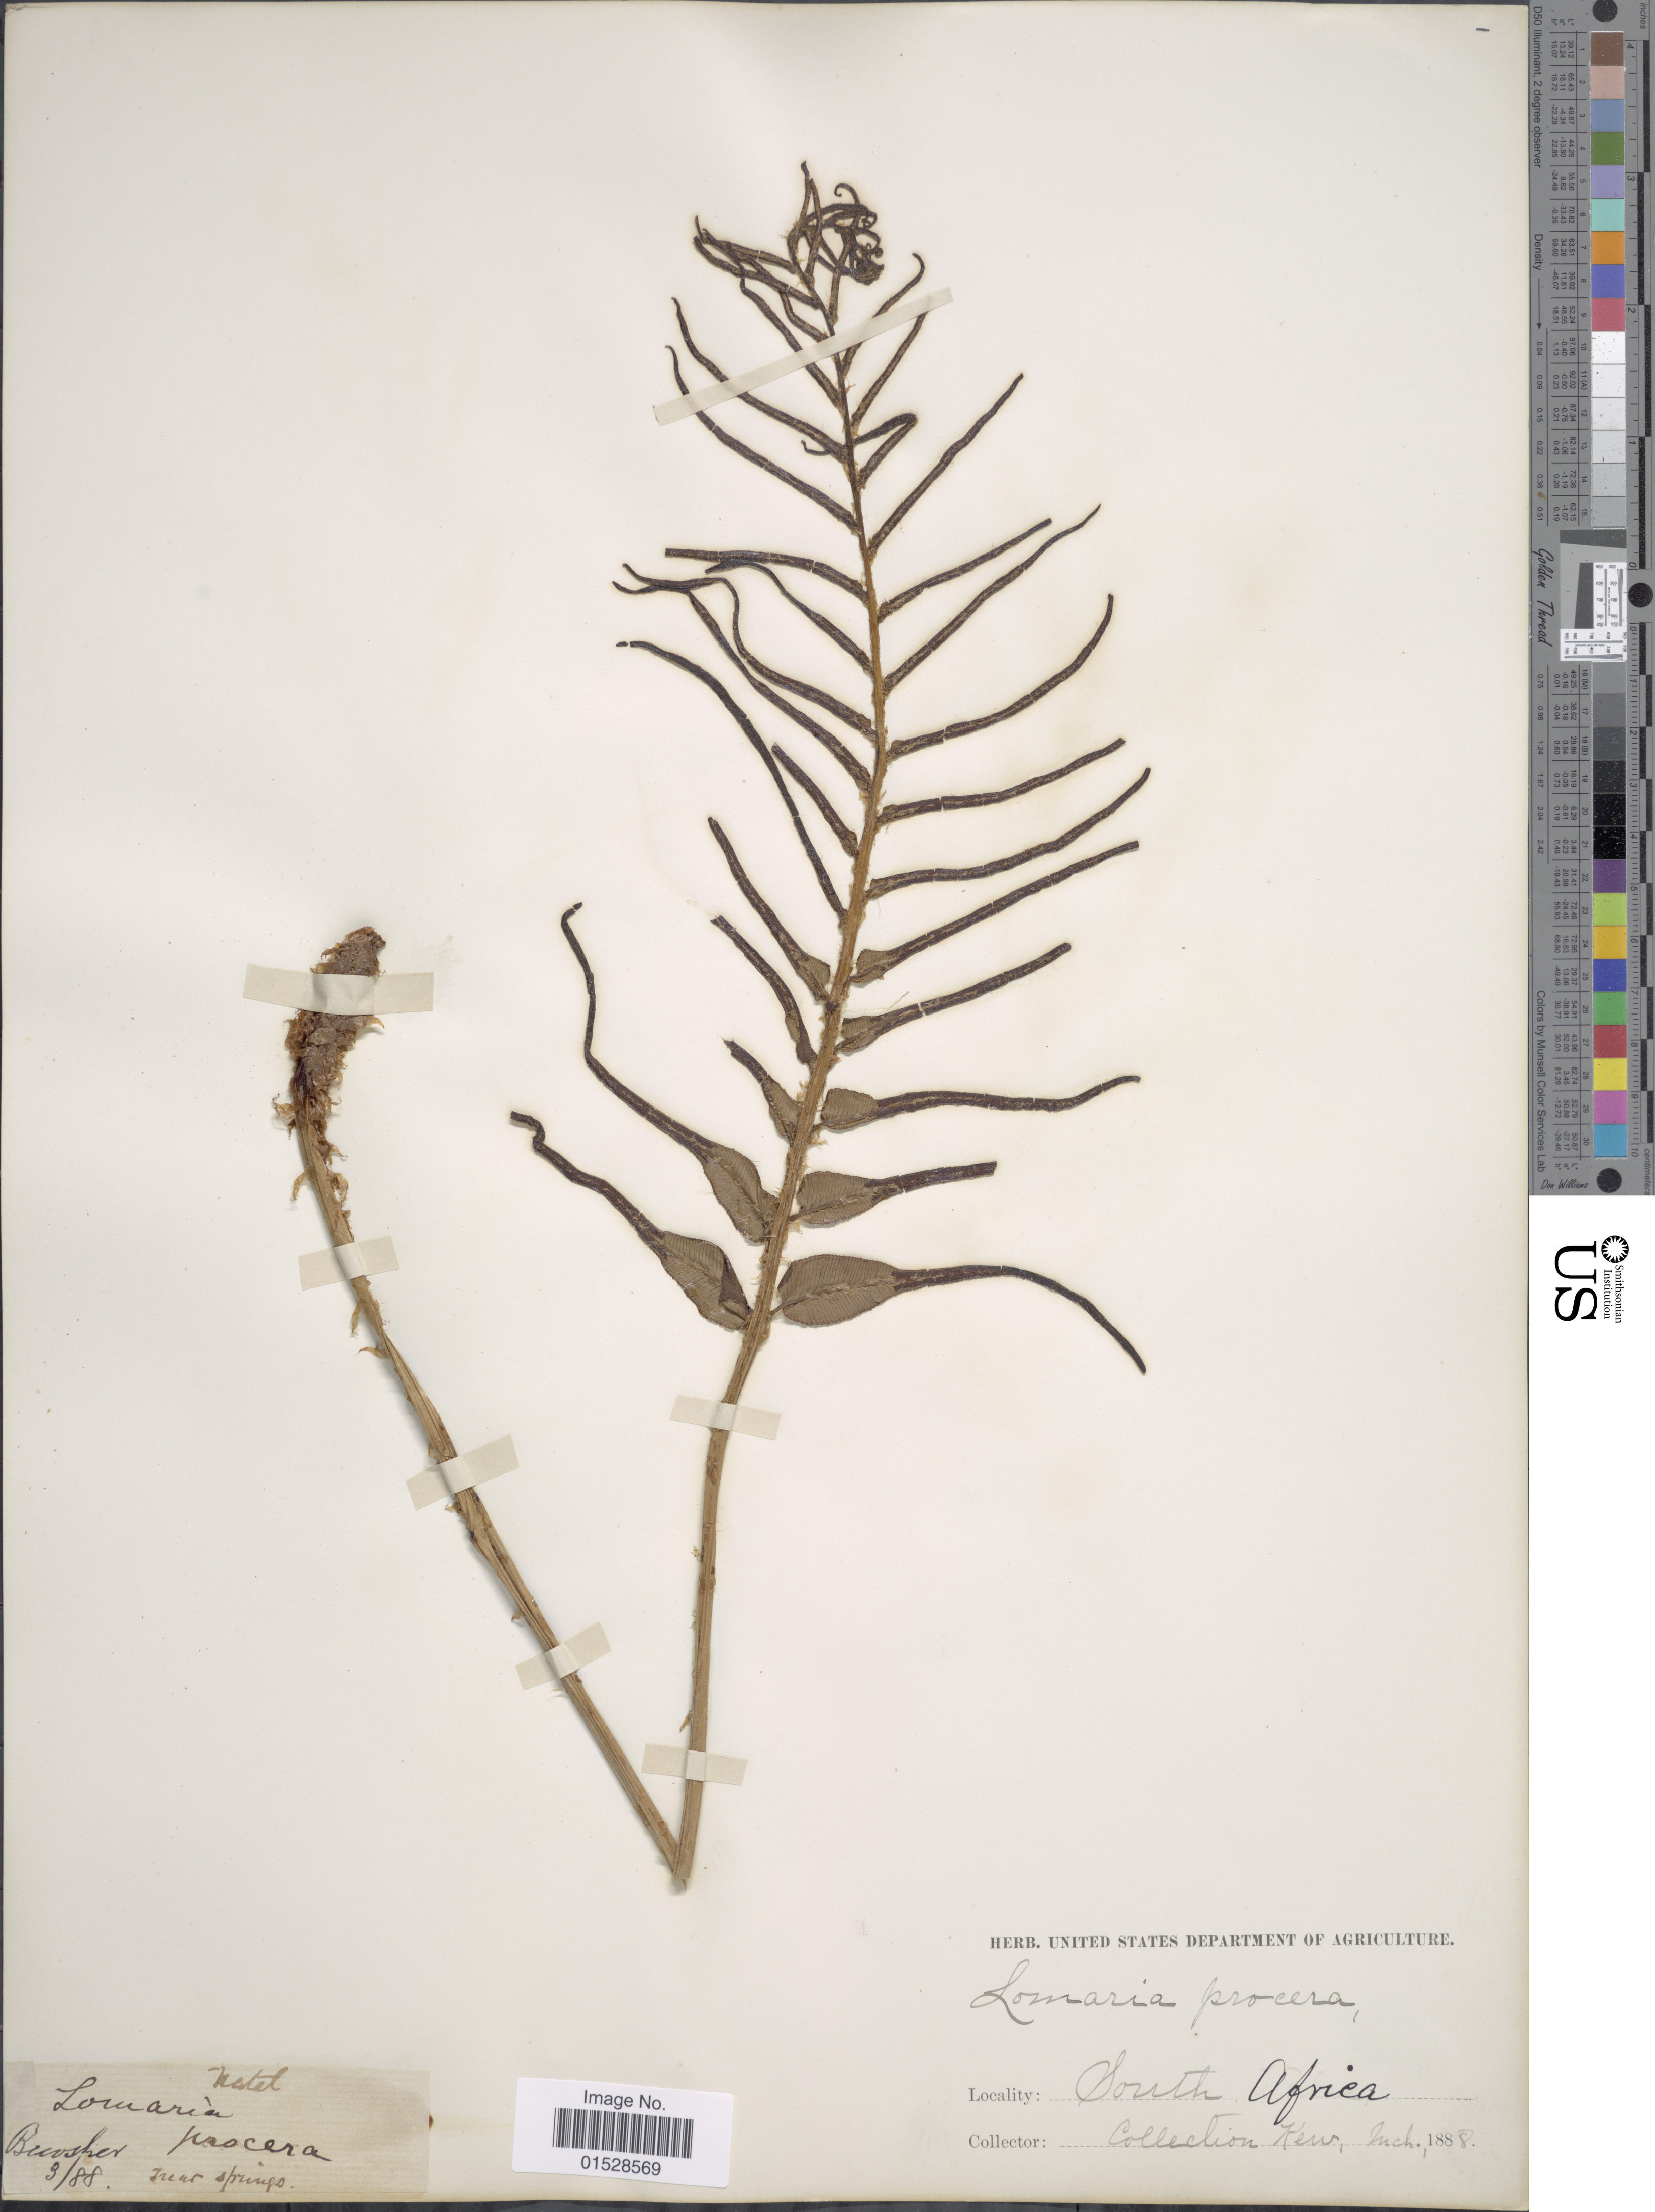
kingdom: Plantae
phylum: Tracheophyta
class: Polypodiopsida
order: Polypodiales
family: Blechnaceae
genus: Blechnum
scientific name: Blechnum capense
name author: (L.) Schltdl.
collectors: C. Bewsher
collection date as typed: Transcribed d/m/y: /3/88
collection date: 1888-03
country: South Africa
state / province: KwaZulu-Natal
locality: Natal, near Springs, South Africa